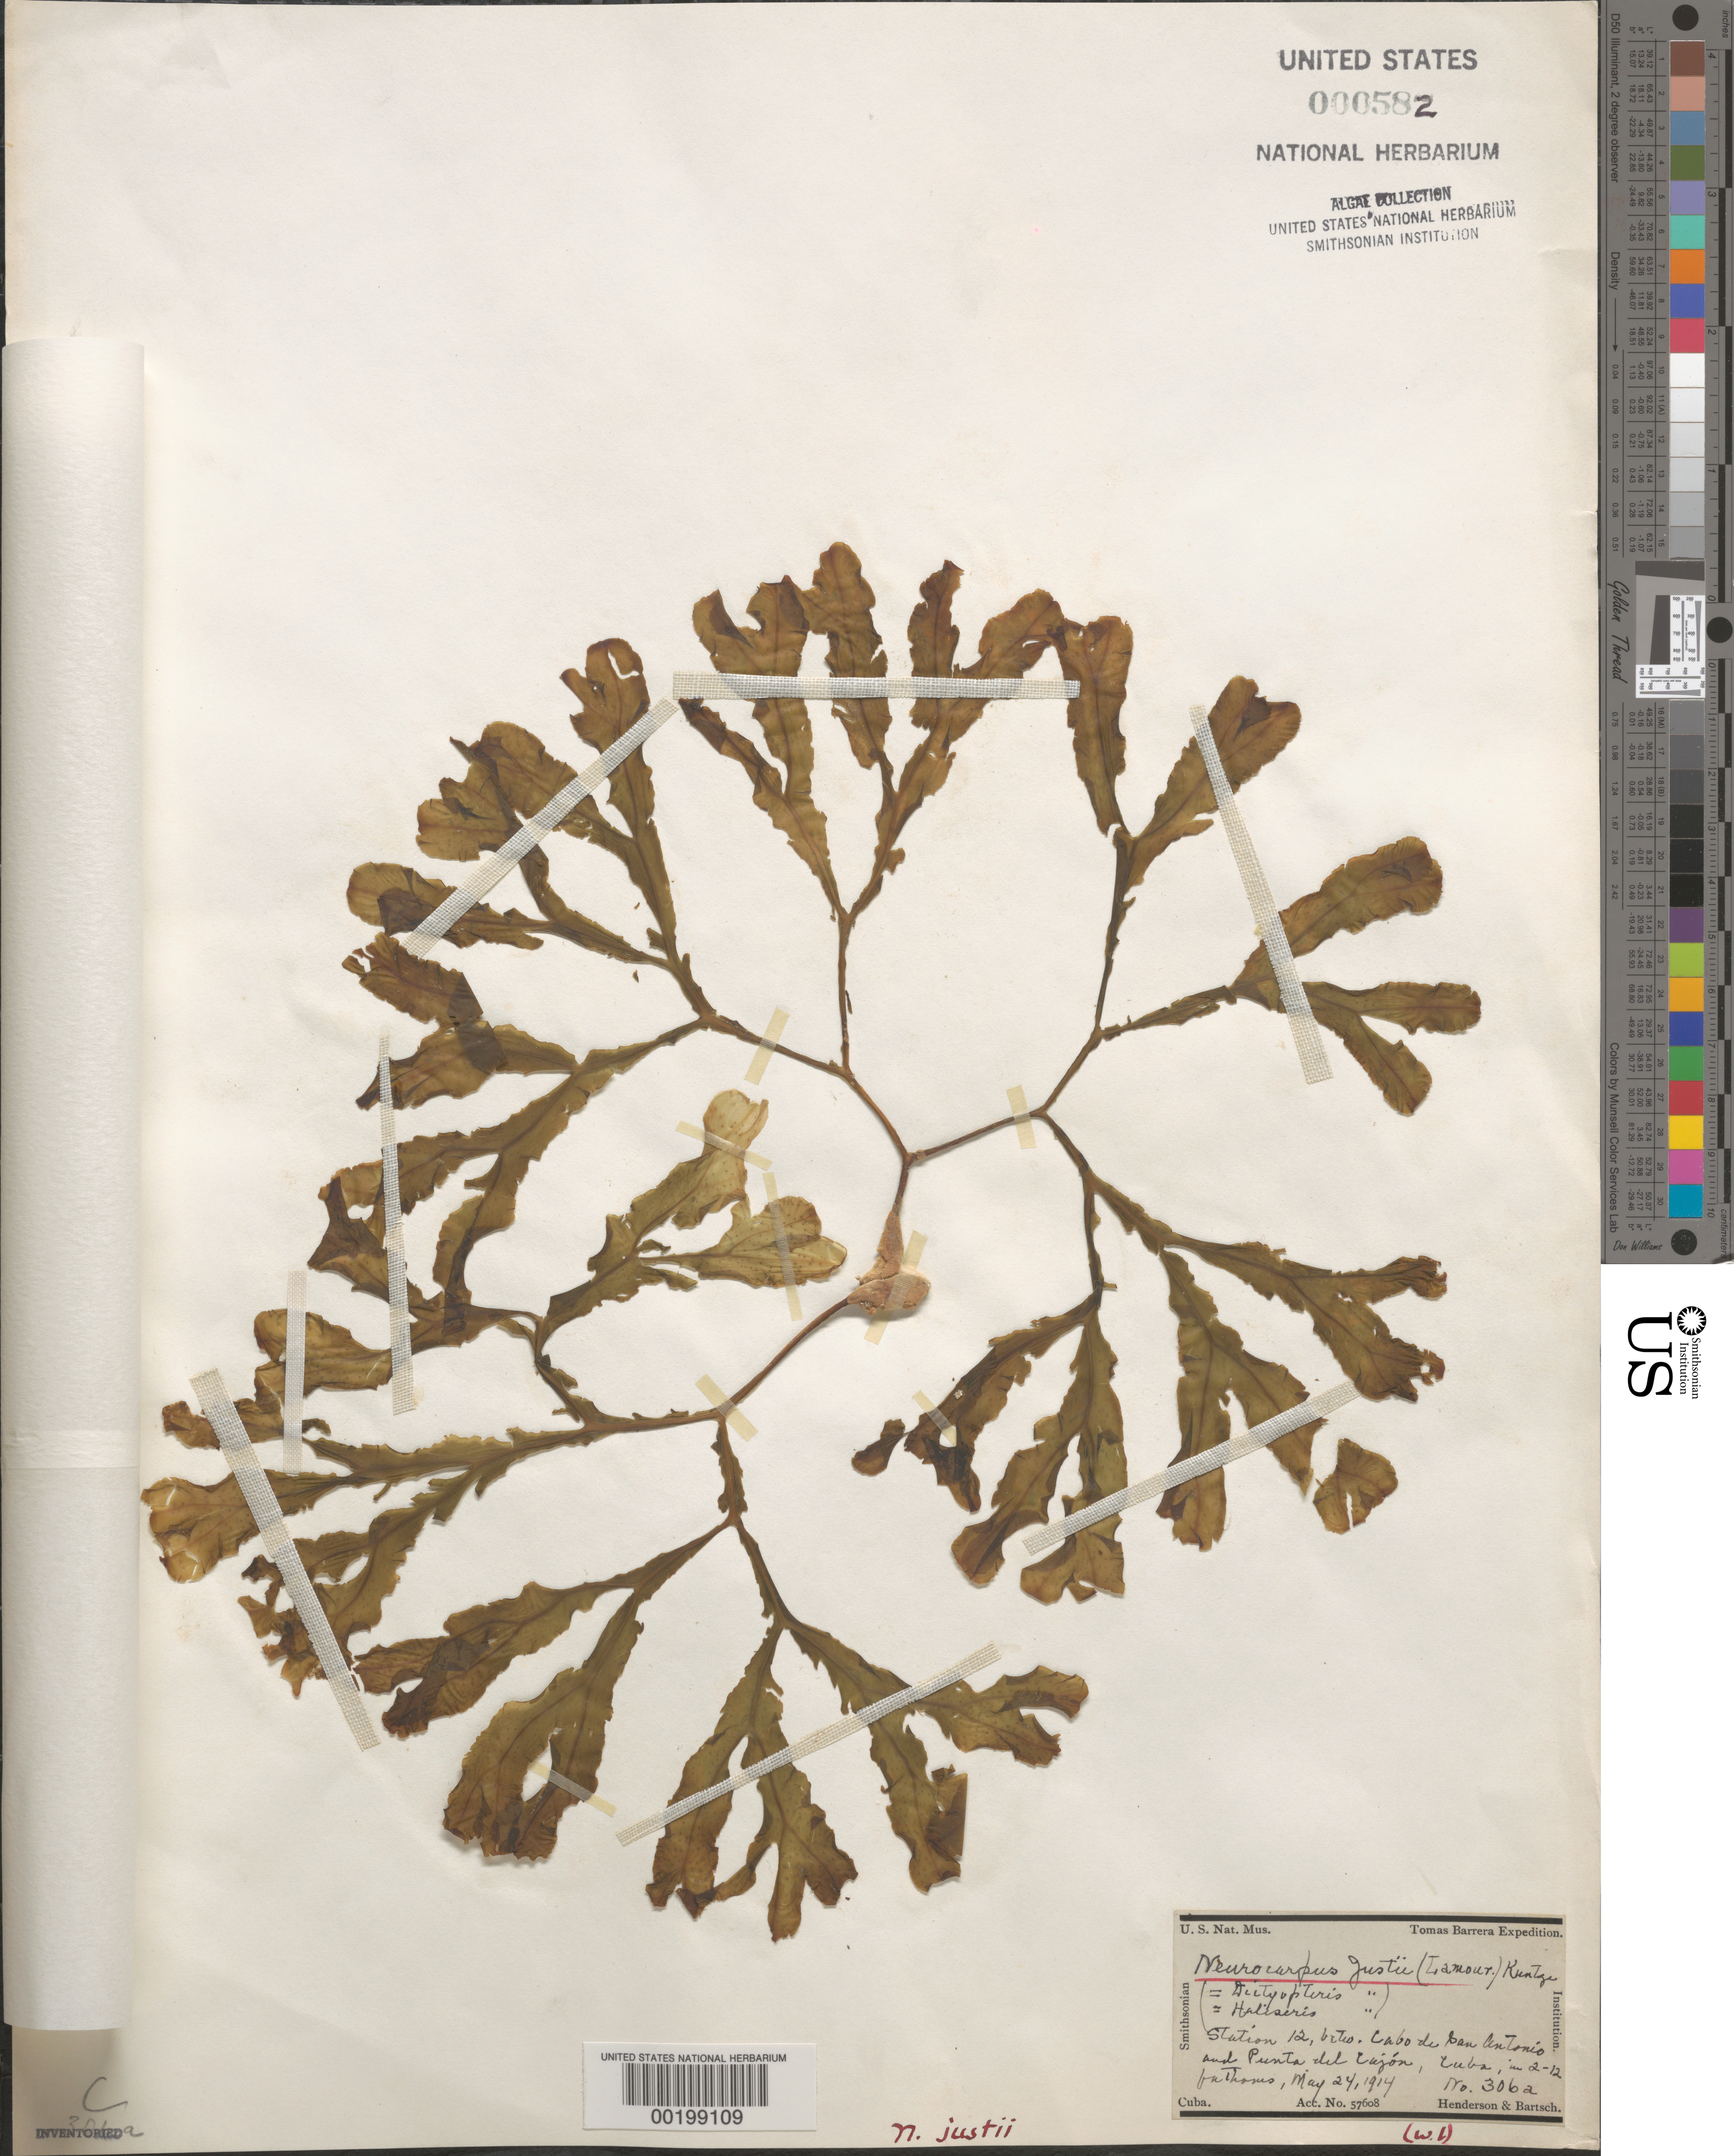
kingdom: Chromista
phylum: Ochrophyta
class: Phaeophyceae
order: Dictyotales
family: Dictyotaceae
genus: Dictyopteris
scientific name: Dictyopteris justii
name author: J.V.Lamouroux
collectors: J. Henderson & P. Bartsch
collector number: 306a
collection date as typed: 24 May 1914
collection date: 1914-05-24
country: Cuba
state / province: Pinar del Río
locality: Punta del cajon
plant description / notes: Tomas Barrera Expedition, 1914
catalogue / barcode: US 582